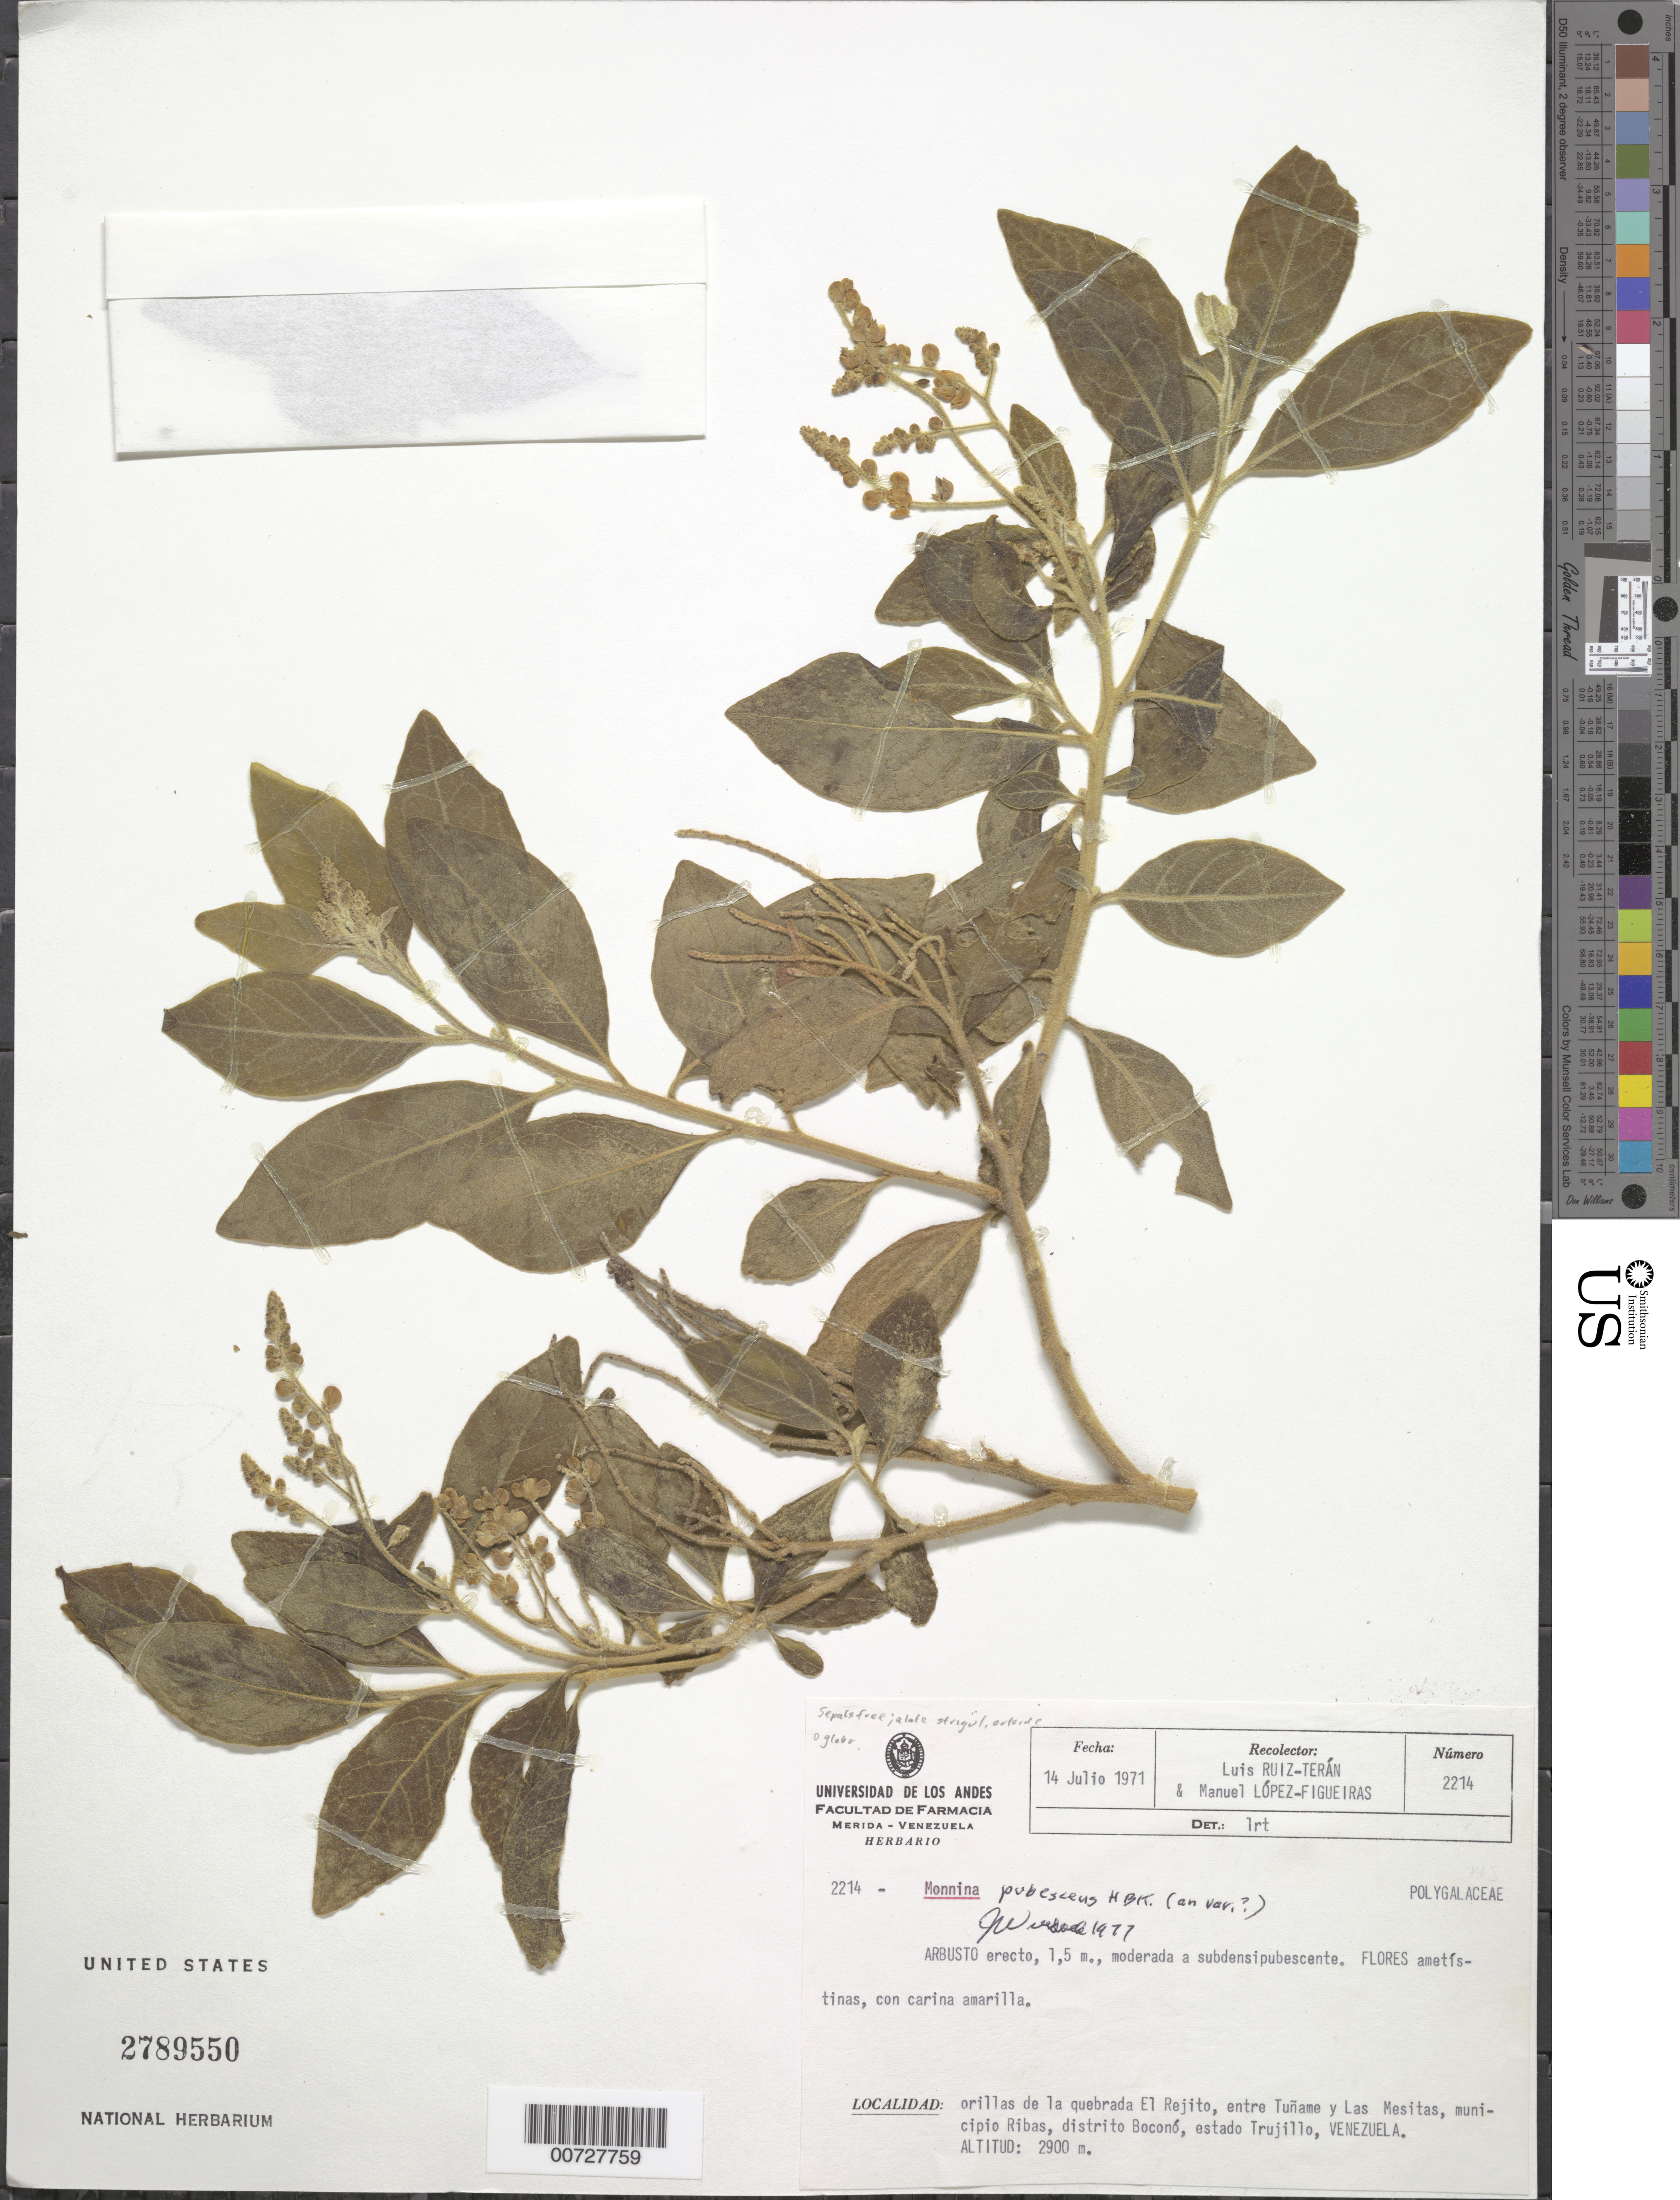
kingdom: Plantae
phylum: Tracheophyta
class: Magnoliopsida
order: Fabales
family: Polygalaceae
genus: Monnina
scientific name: Monnina pubescens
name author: Kunth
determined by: Wurdack, John J., (US), US (UNITED STATES)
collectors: L. E. Ruíz-Terán & M. López Figueiras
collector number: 2214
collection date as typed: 14 Jul 1971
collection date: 1971-07-14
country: Venezuela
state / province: Trujillo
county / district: Mpio Boconó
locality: Orillas de la quebrada El Rejito, entre Tuñame y Las Mesitas, municipio Ribas.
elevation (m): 2900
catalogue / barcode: US 2789550